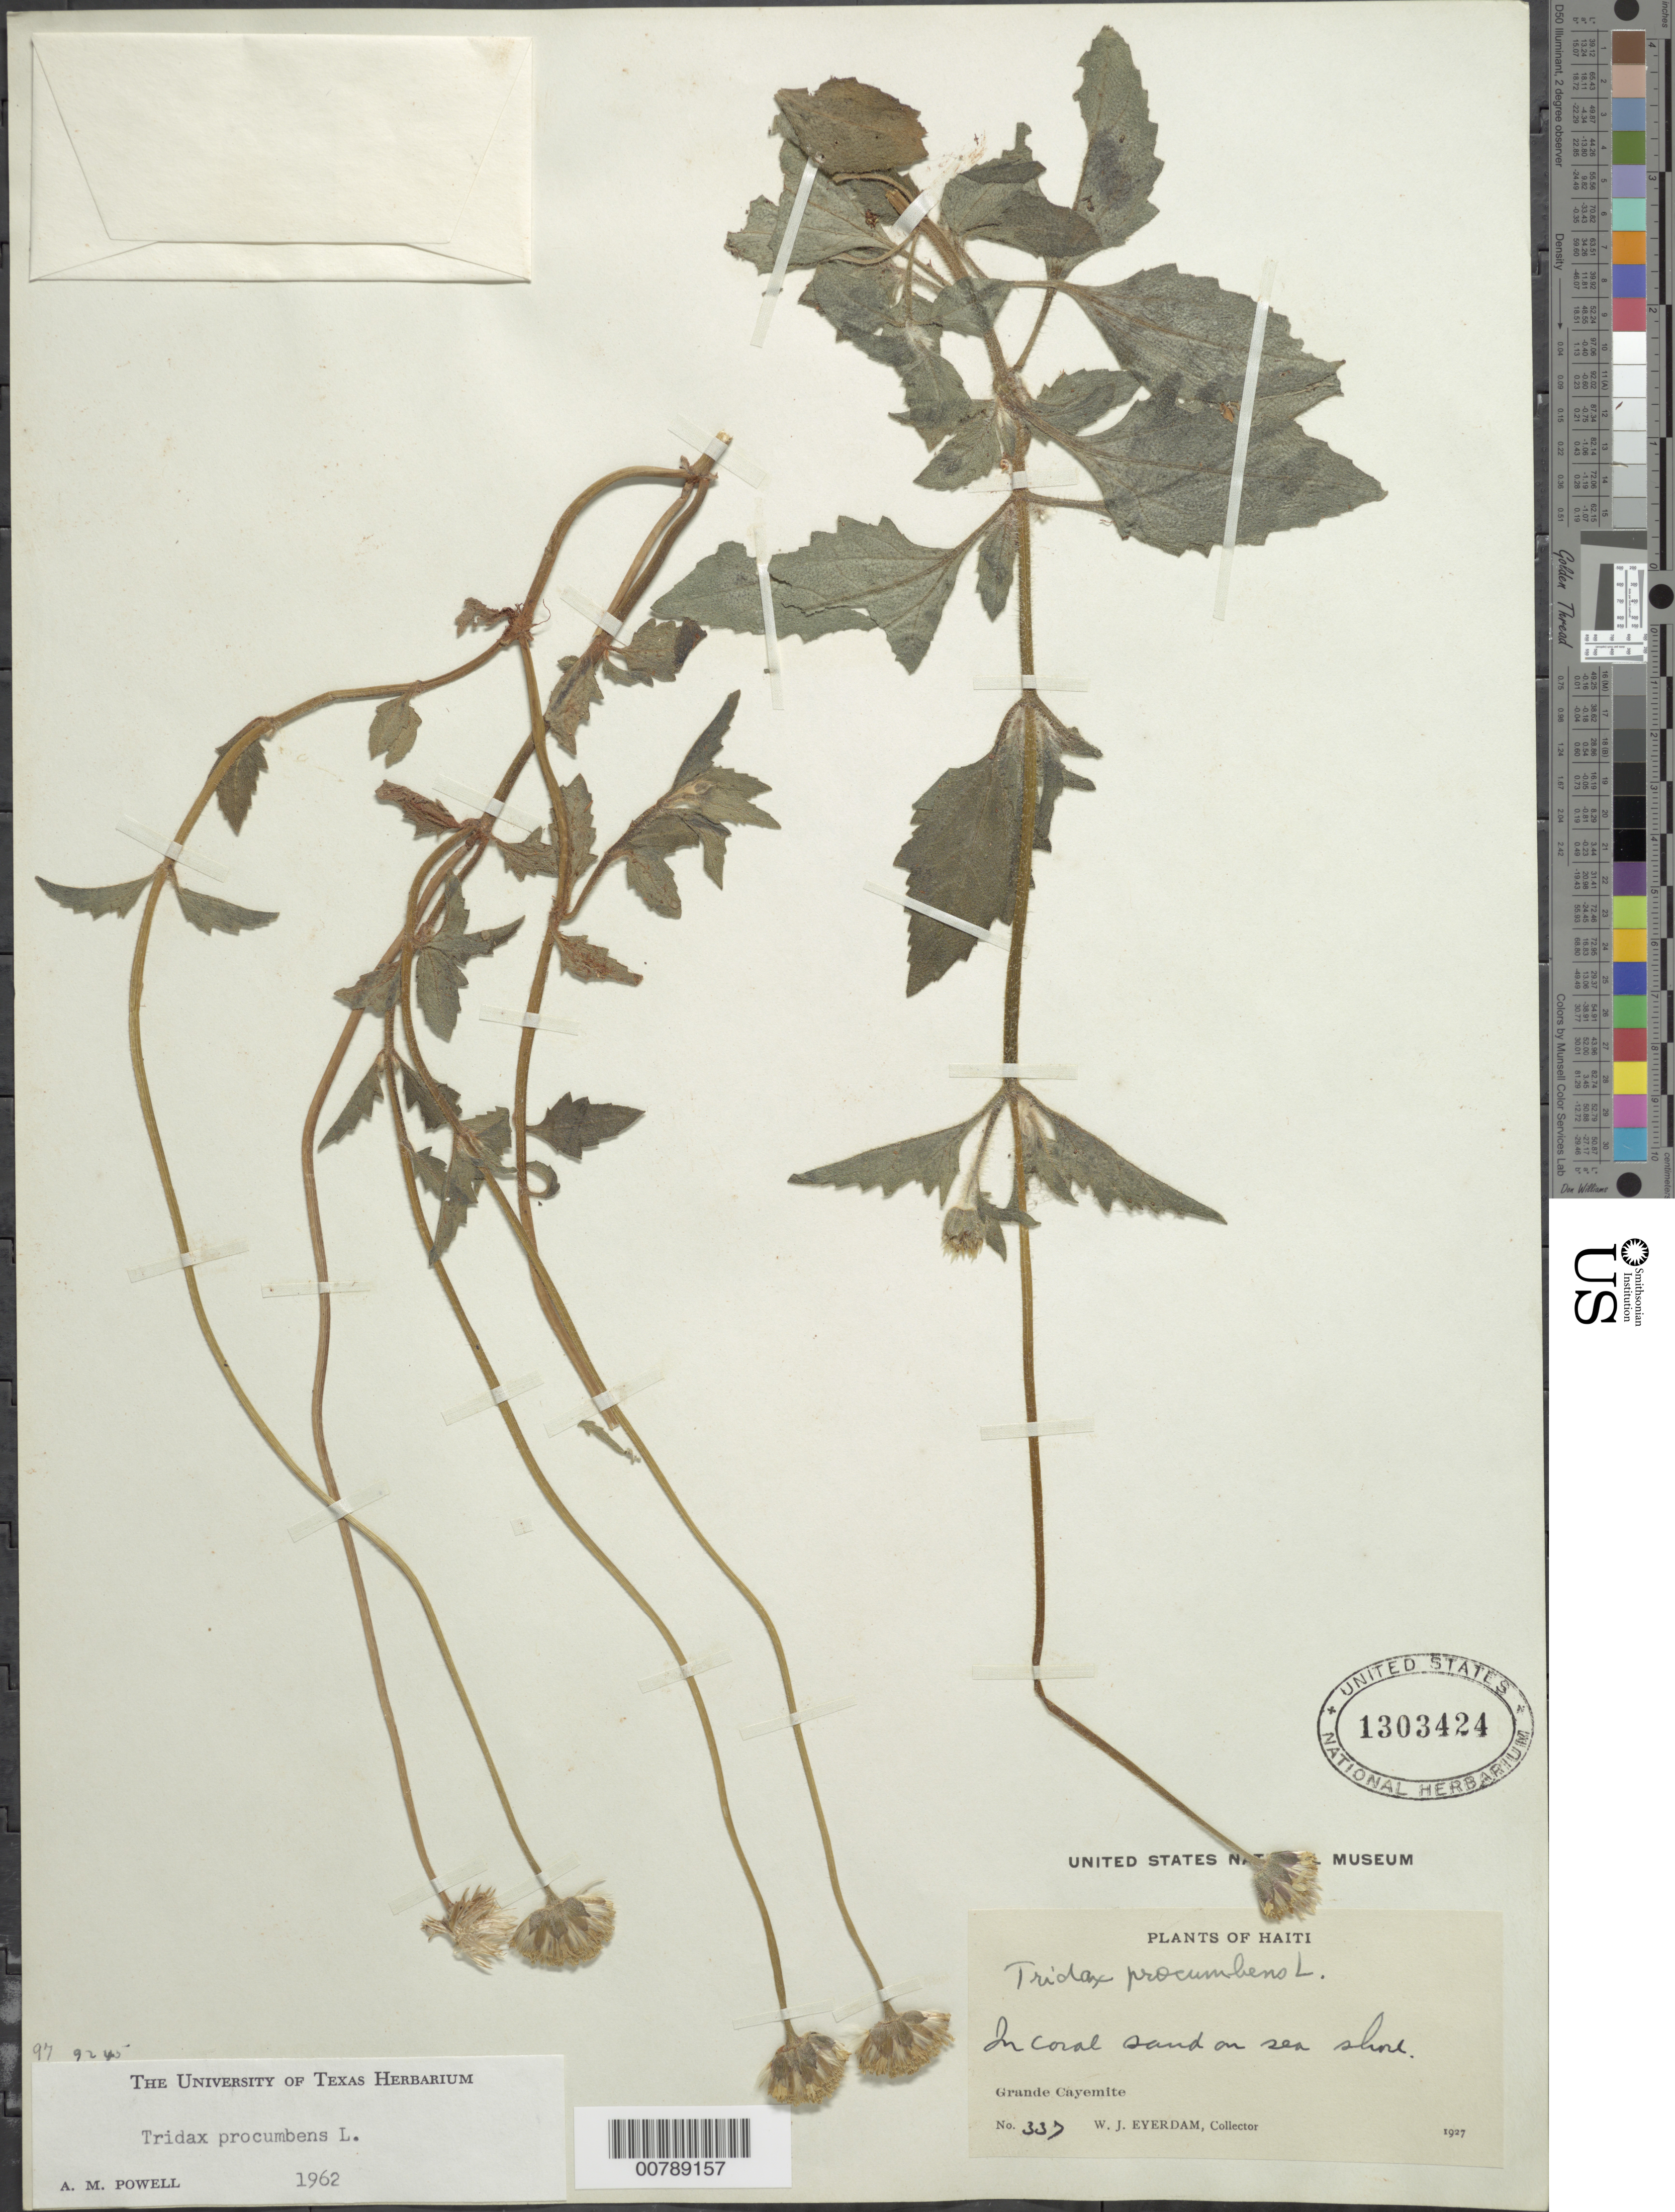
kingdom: Plantae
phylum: Tracheophyta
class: Magnoliopsida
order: Asterales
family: Asteraceae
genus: Tridax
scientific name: Tridax procumbens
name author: L.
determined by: Powell, A.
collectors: W. J. Eyerdam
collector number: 337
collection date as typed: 1927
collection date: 1927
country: Haiti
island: Hispaniola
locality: Grande Cayemite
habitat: Coral sand in sea shore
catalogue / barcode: US 1303424